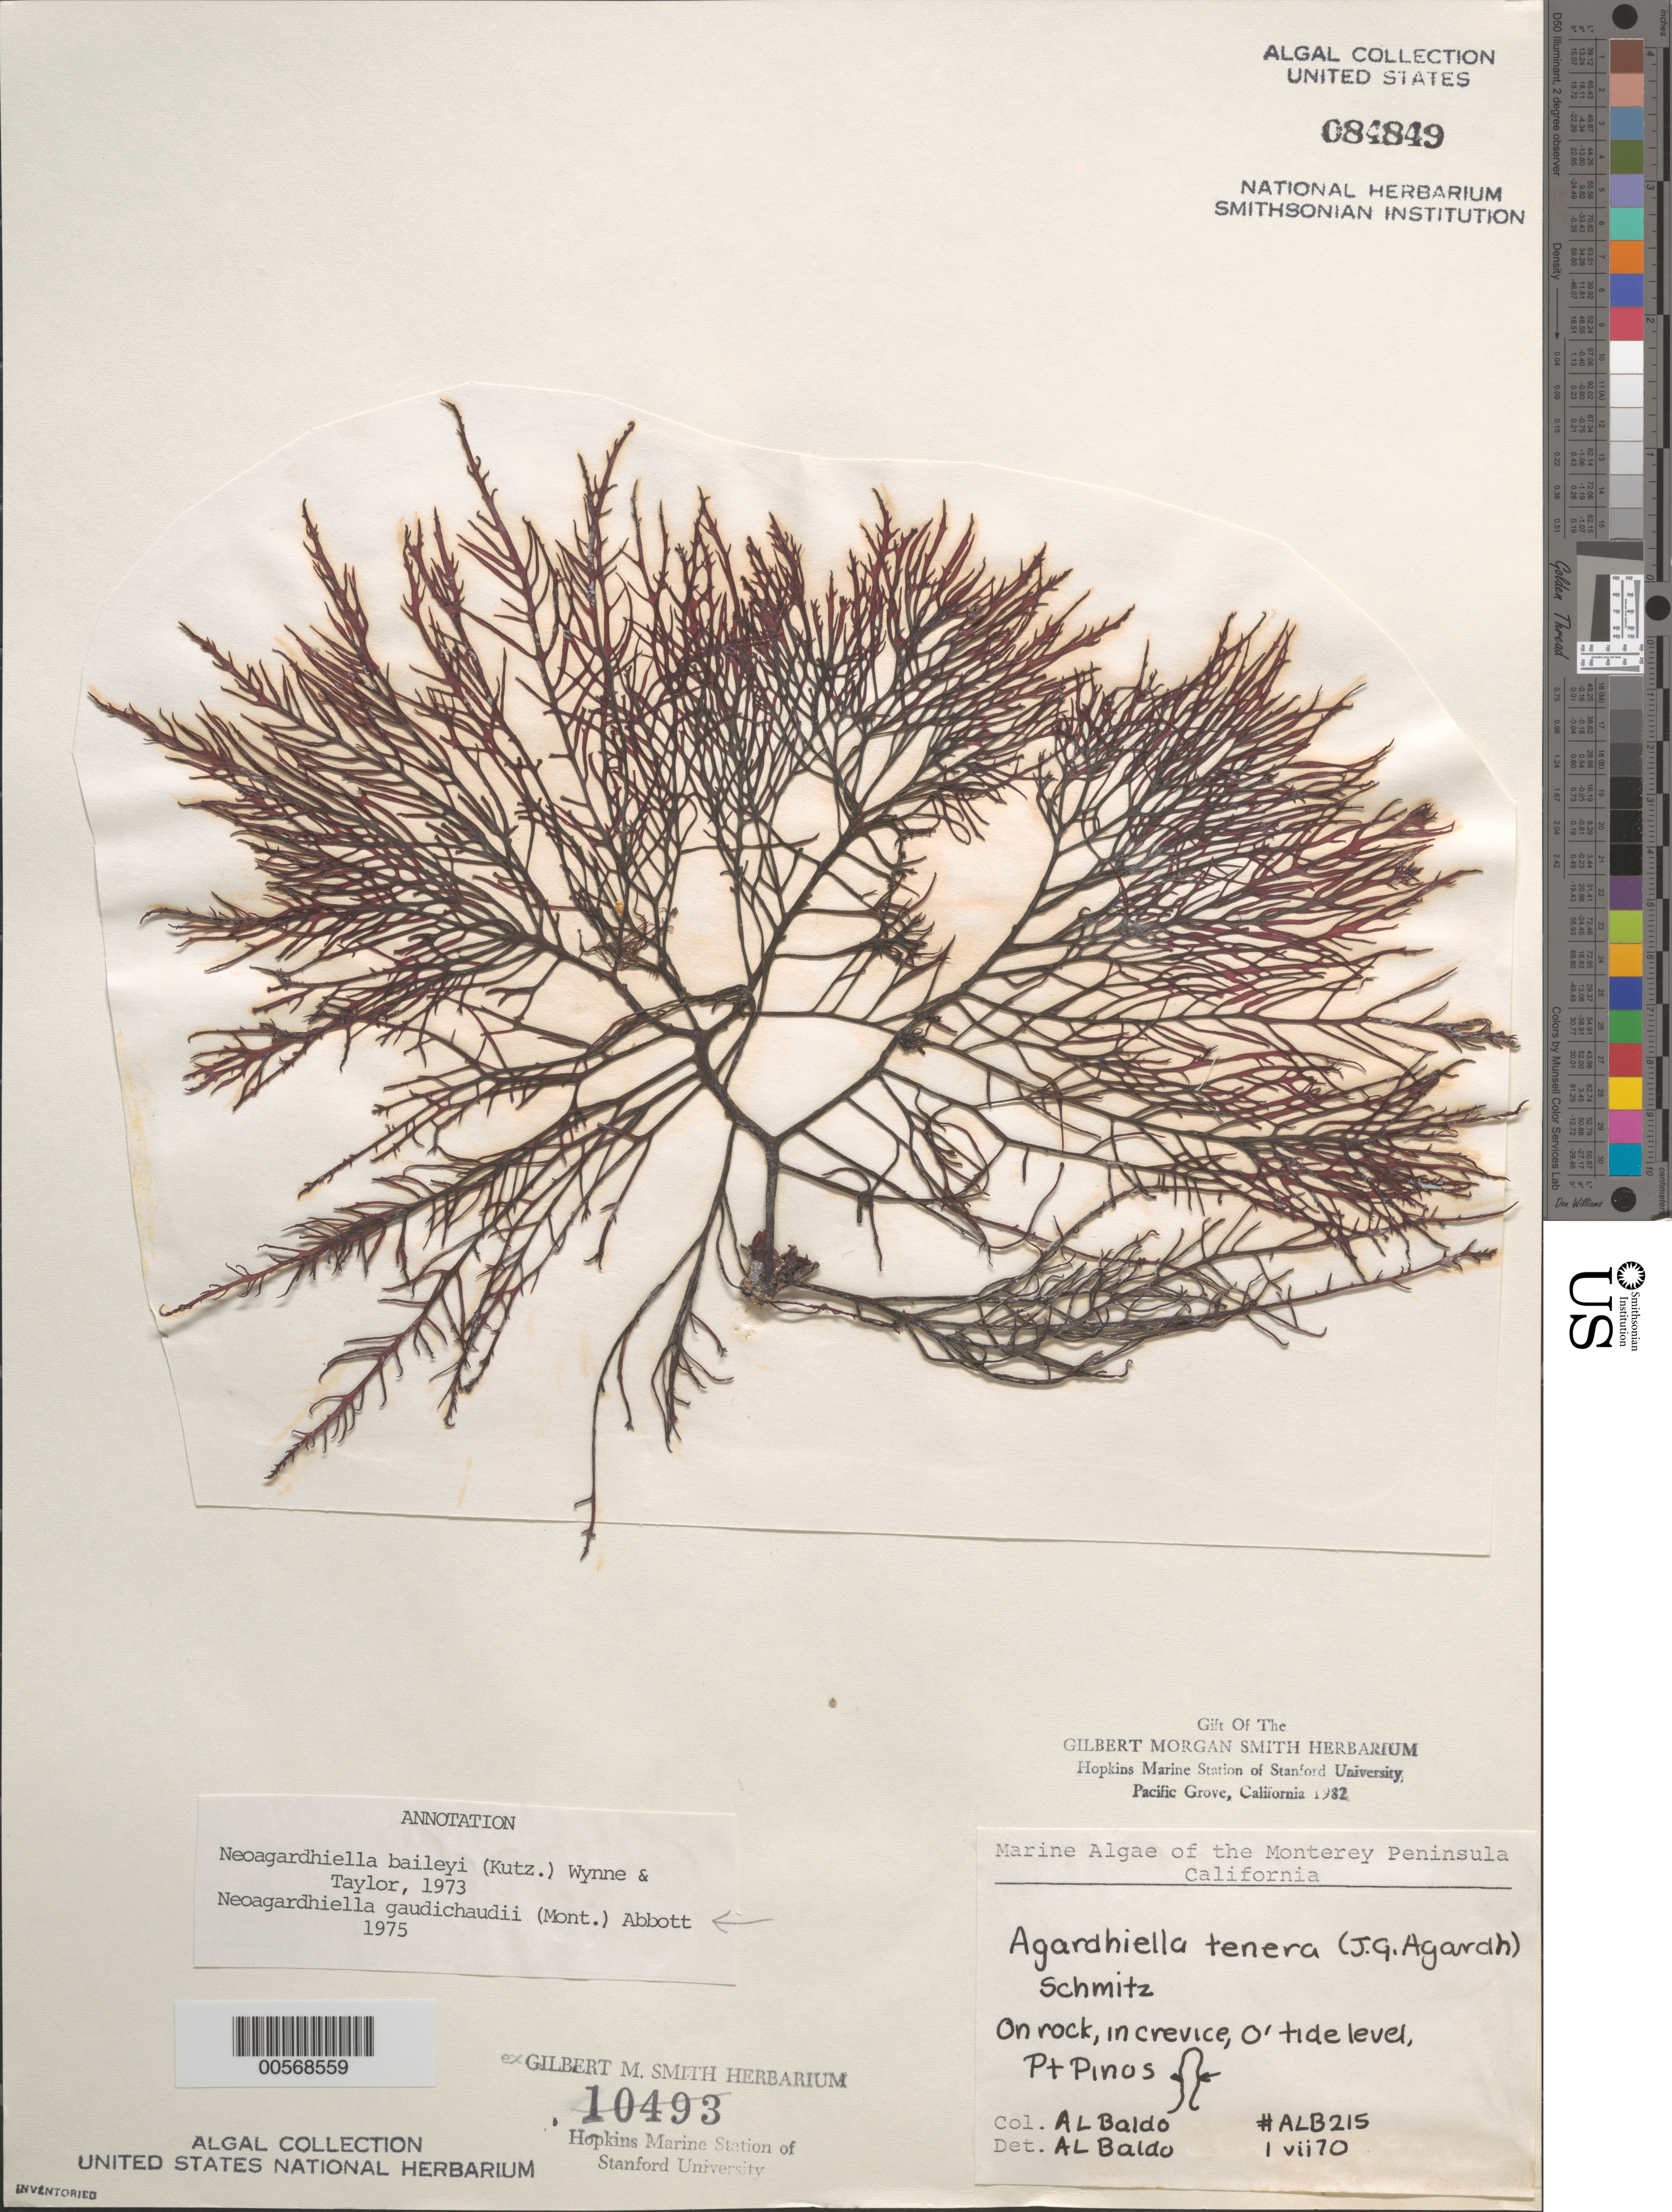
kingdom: Plantae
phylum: Rhodophyta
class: Florideophyceae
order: Gigartinales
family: Solieriaceae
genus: Sarcodiotheca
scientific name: Sarcodiotheca gaudichaudii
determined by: Algae name updating Project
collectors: A. Baldo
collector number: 215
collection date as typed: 01 Jul 1970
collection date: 1970-07-01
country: United States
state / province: California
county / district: Monterey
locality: Point Pinos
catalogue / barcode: US 84849